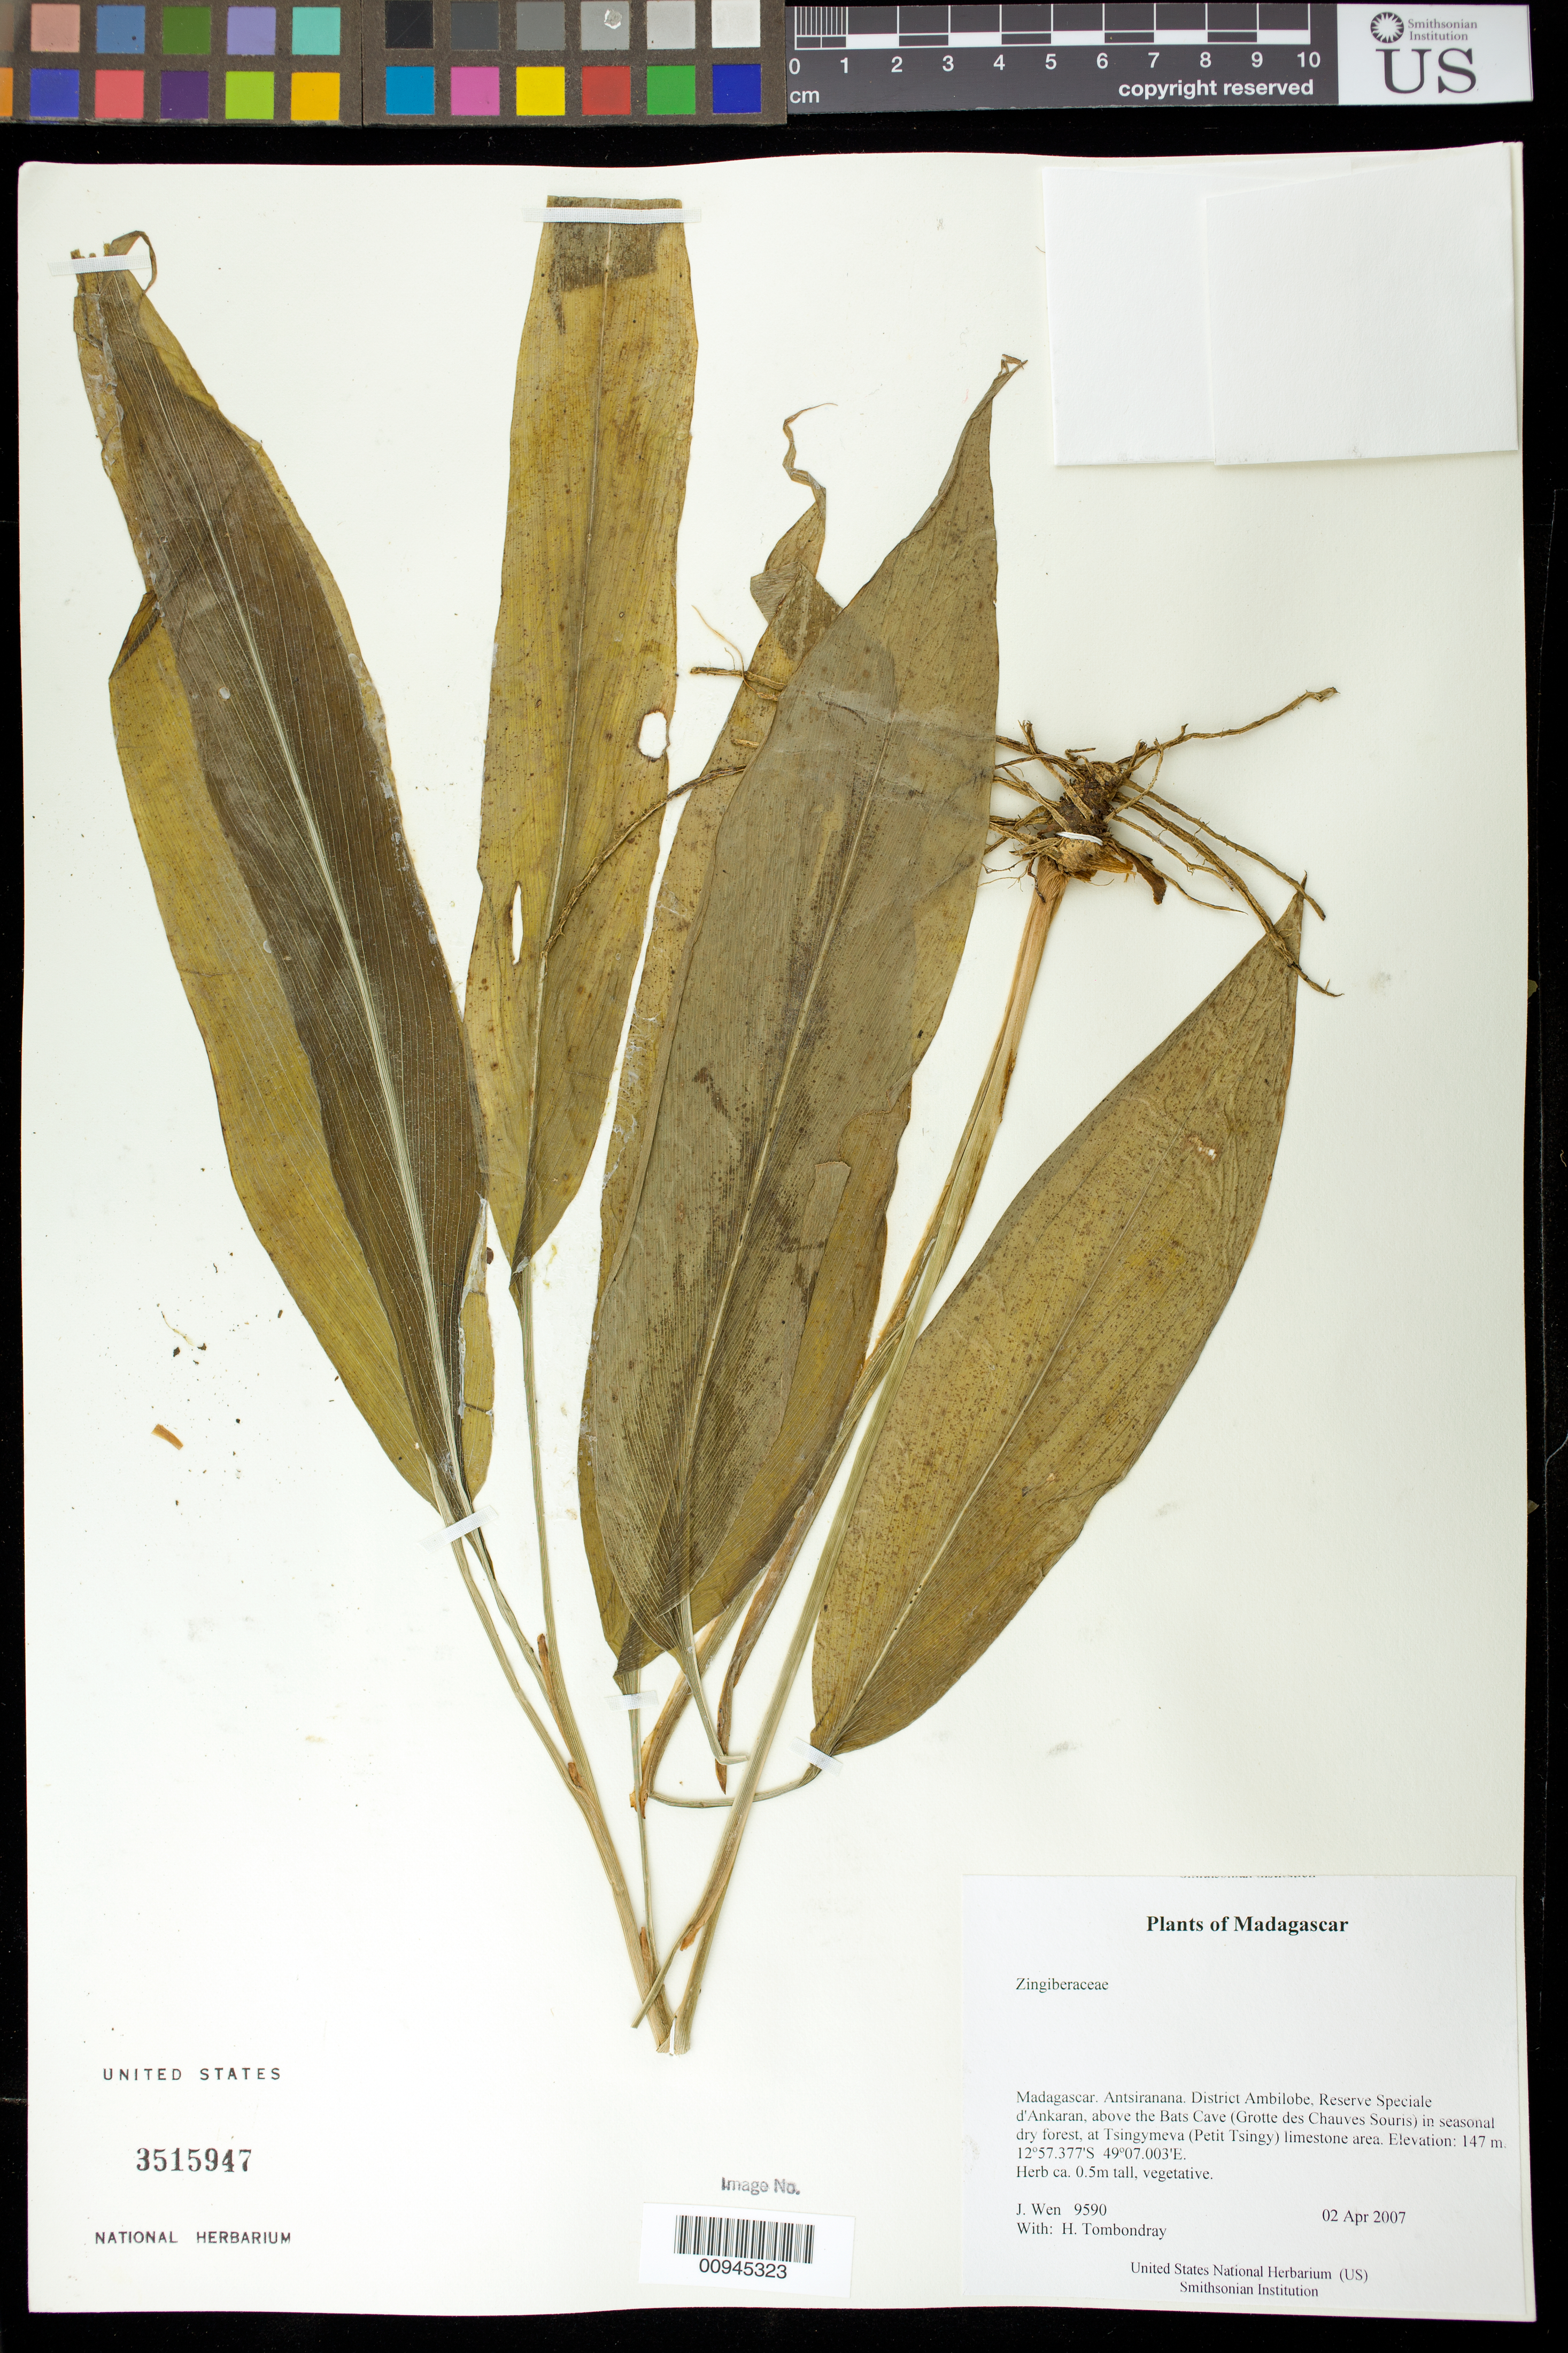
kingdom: Plantae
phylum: Tracheophyta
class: Liliopsida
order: Zingiberales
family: Zingiberaceae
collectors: J. Wen & H. Tombondray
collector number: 9590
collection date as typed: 02 Apr 2007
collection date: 2007-04-02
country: Madagascar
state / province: Diana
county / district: Ambilobe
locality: District Ambilobe, Reserve Speciale d'Ankaran, above the Bats Cave (Grotte des Chauves Souris) in seasonal dry forest, at Tsingymeva (Petit Tsingy) limestone area.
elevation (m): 147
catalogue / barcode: US 3515947